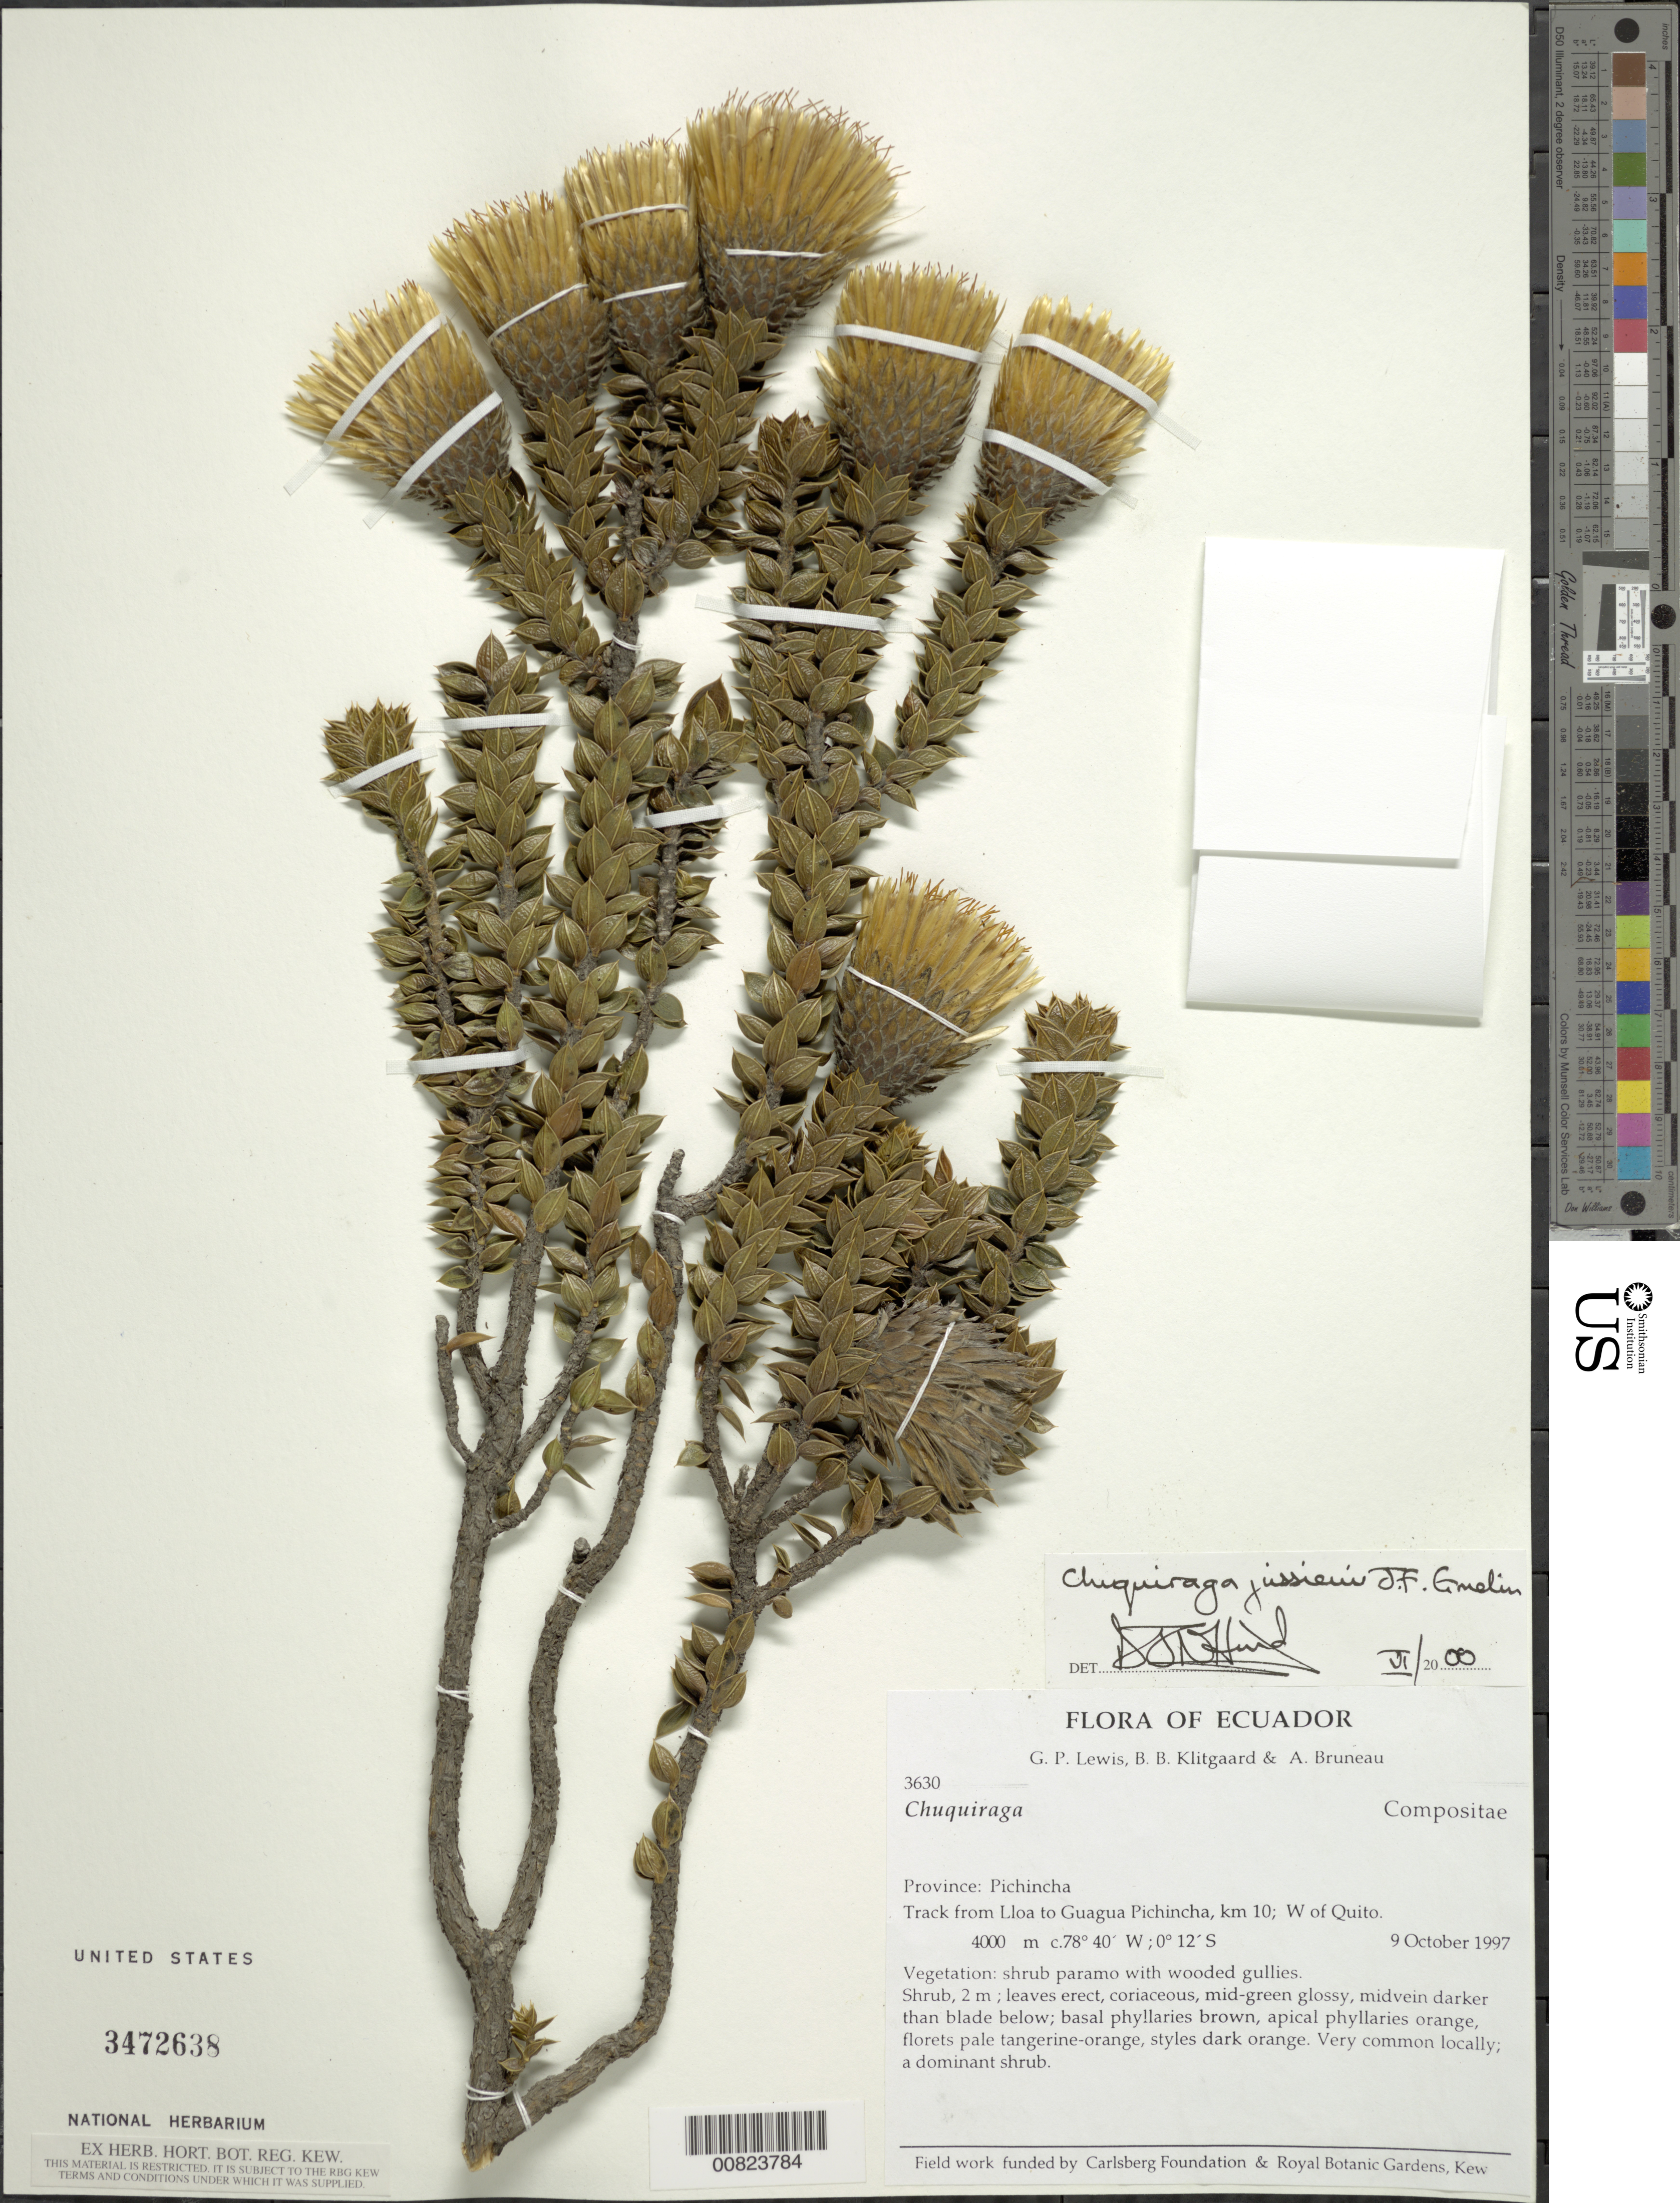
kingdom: Plantae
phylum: Tracheophyta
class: Magnoliopsida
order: Asterales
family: Asteraceae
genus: Chuquiraga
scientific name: Chuquiraga jussieui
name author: J.F. Gmel.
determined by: Hind, N.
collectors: G. P. Lewis, B. B. Klitgaard & A. Bruneau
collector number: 3630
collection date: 1997-10-09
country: Ecuador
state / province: Pichincha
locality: Lloa to Guagua Pichincha road, km 10; W of Quito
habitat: Shrub paramo with wooded gullies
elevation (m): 4000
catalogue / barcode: US 3472638